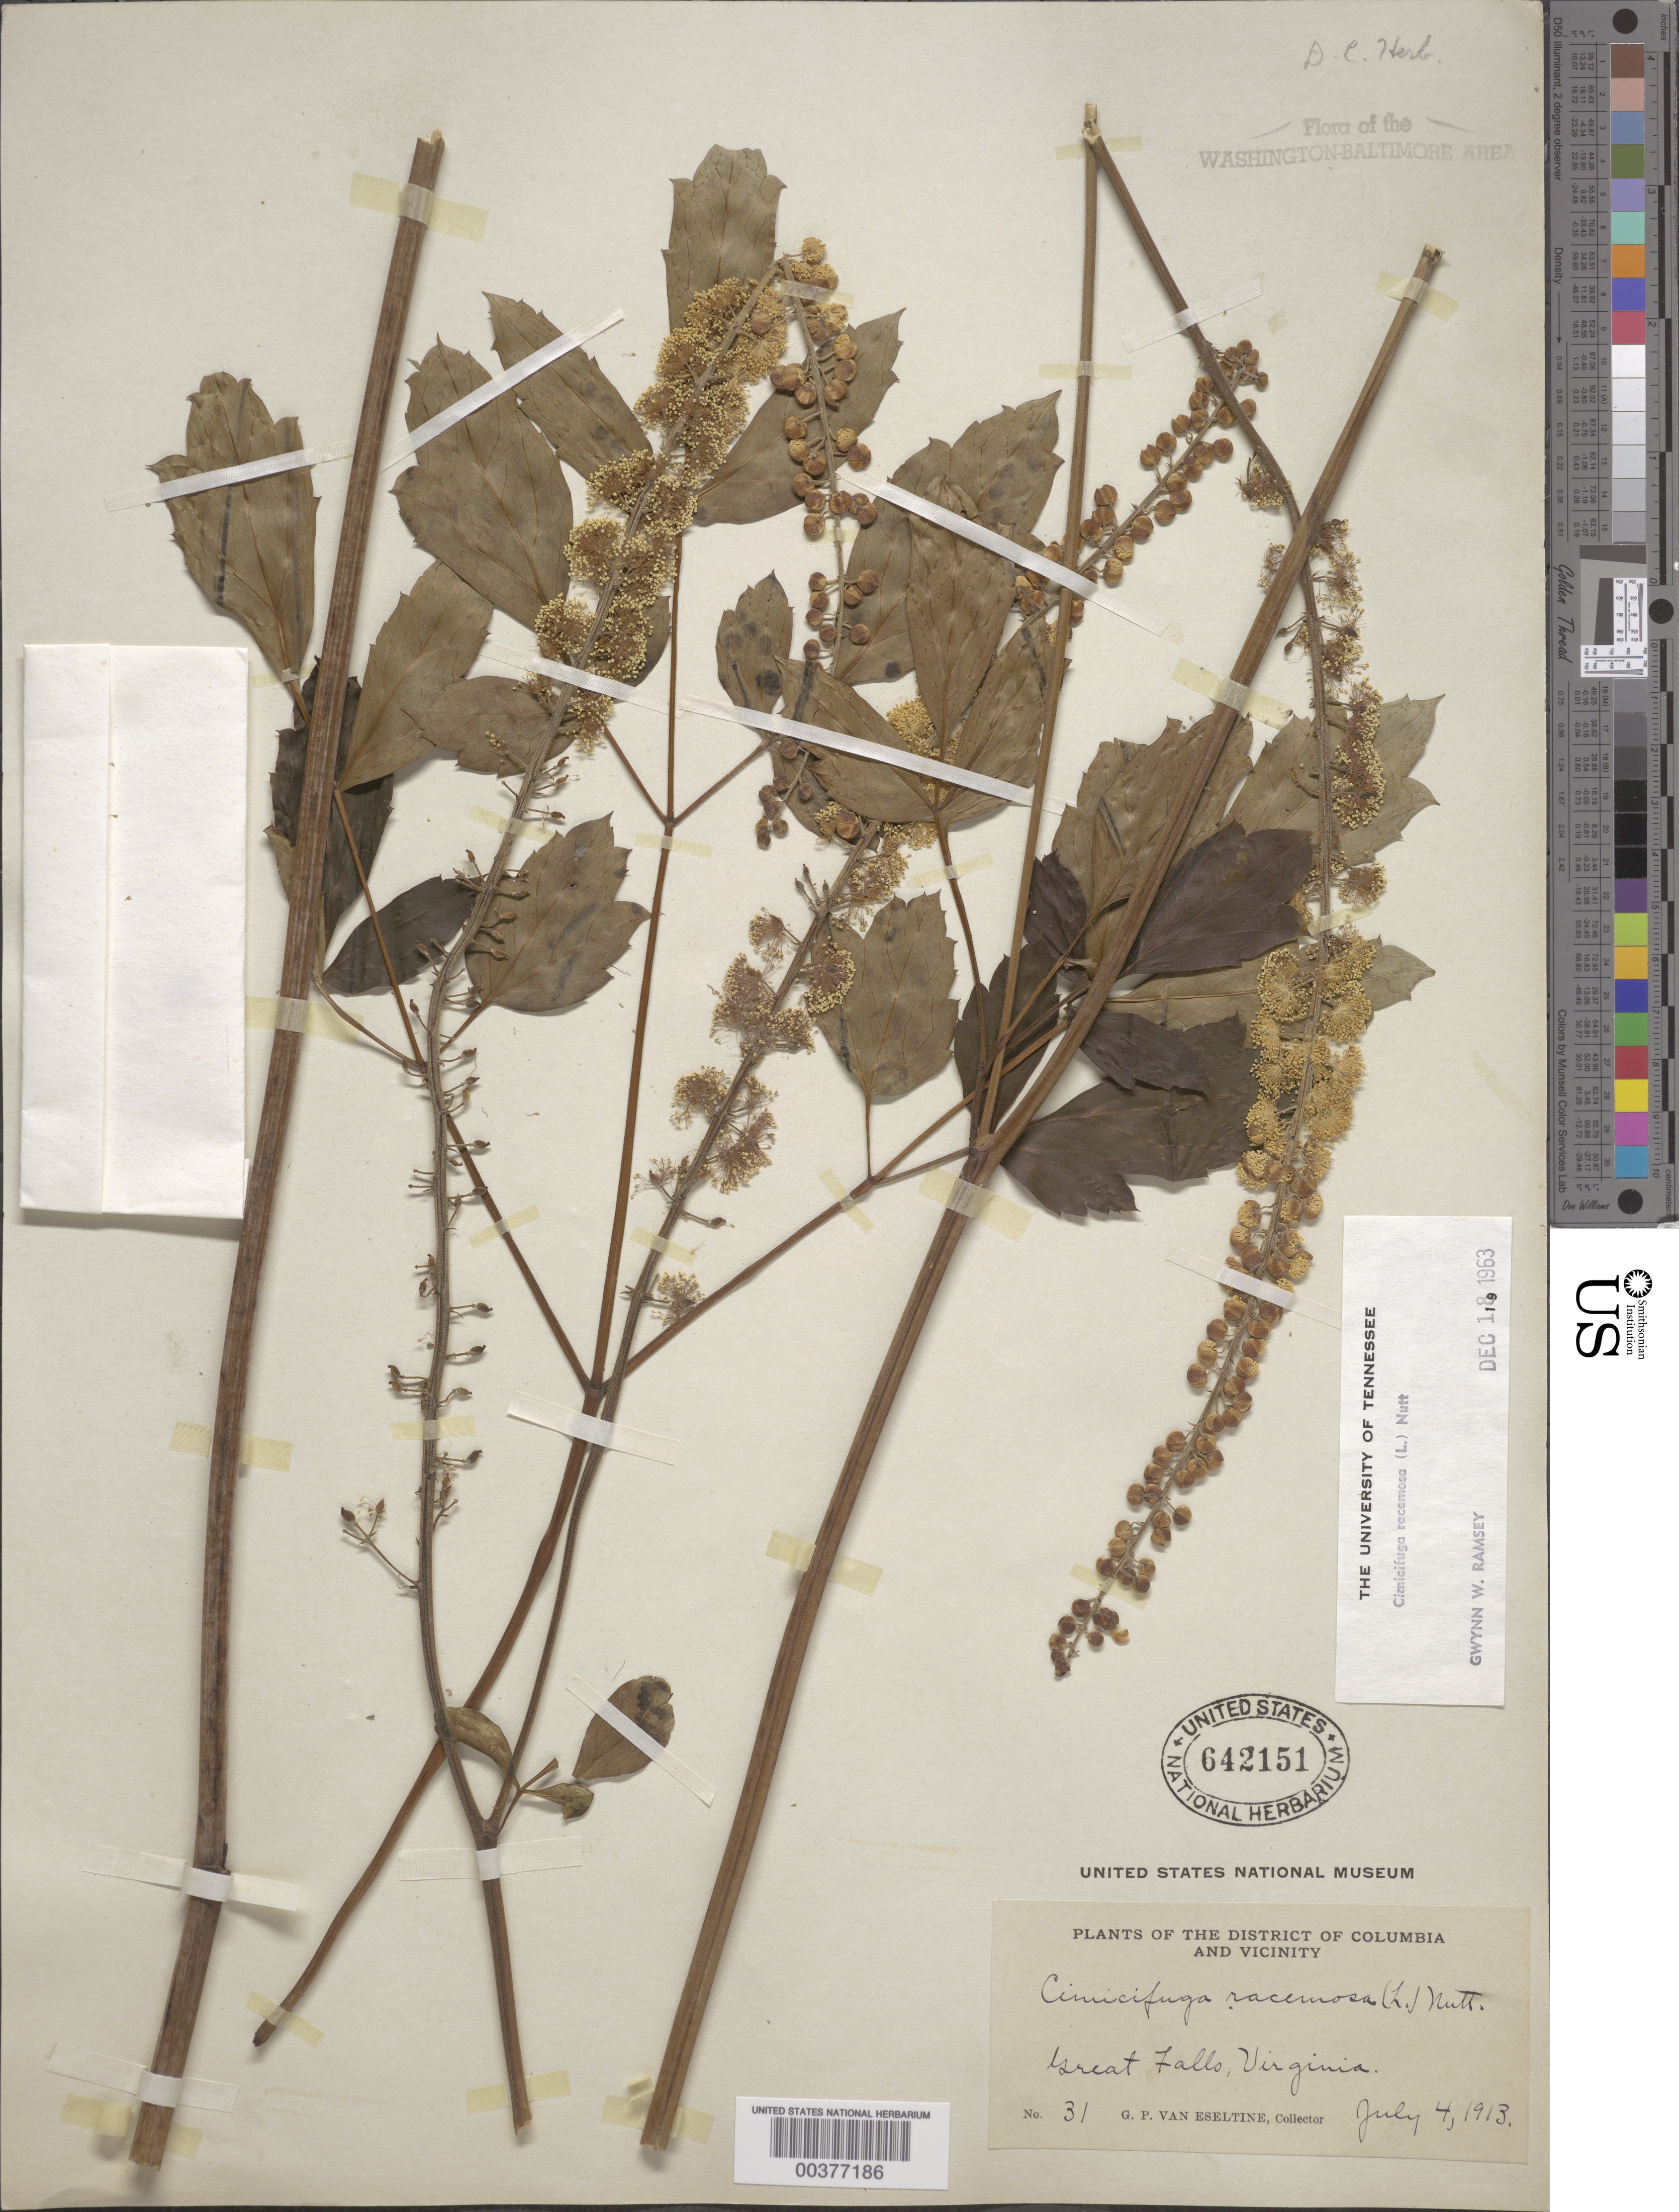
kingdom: Plantae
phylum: Tracheophyta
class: Magnoliopsida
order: Ranunculales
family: Ranunculaceae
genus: Actaea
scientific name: Actaea racemosa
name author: L.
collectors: G. P. Van Eseltine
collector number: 31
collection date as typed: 04 Jul 1913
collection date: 1913-07-04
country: United States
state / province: Virginia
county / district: Fairfax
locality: Great Falls C. and O. Canal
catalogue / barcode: US 642151